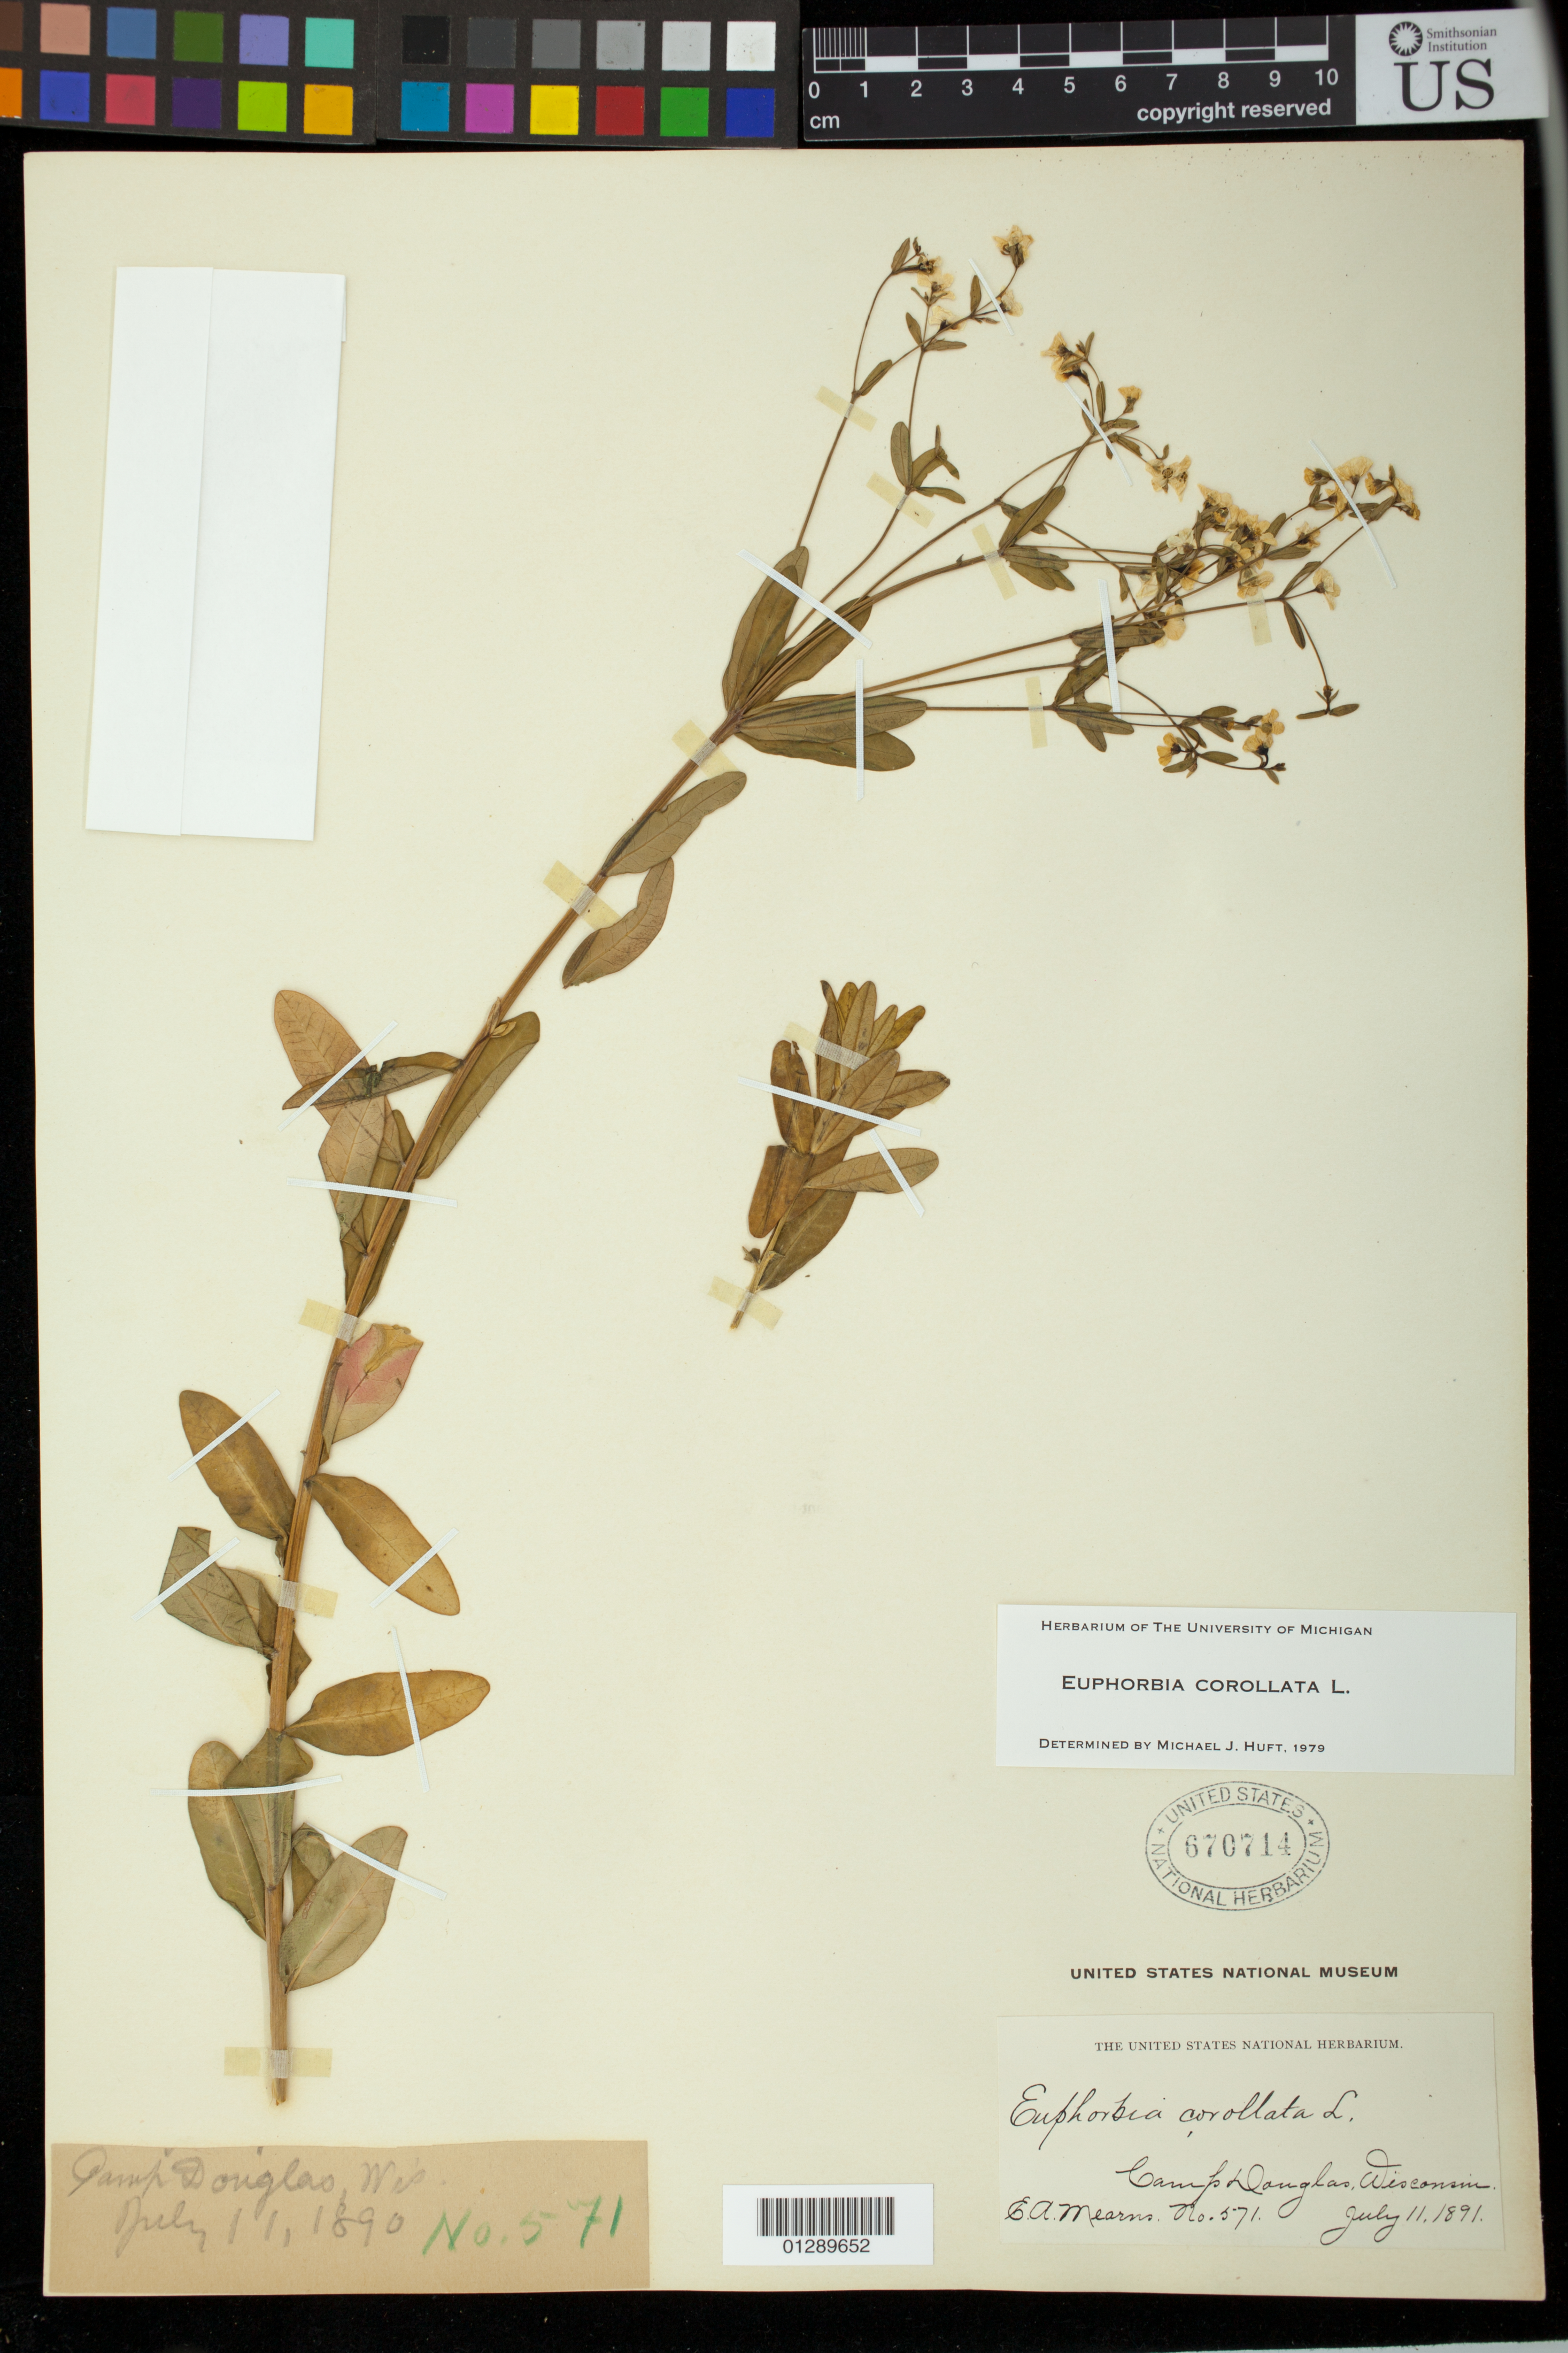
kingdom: Plantae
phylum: Tracheophyta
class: Magnoliopsida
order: Malpighiales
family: Euphorbiaceae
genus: Euphorbia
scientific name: Euphorbia corollata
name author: L.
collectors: E. A. Mearns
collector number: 571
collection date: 1890-07-11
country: United States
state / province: Wisconsin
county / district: Juneau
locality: Camp Douglas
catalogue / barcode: US 670714